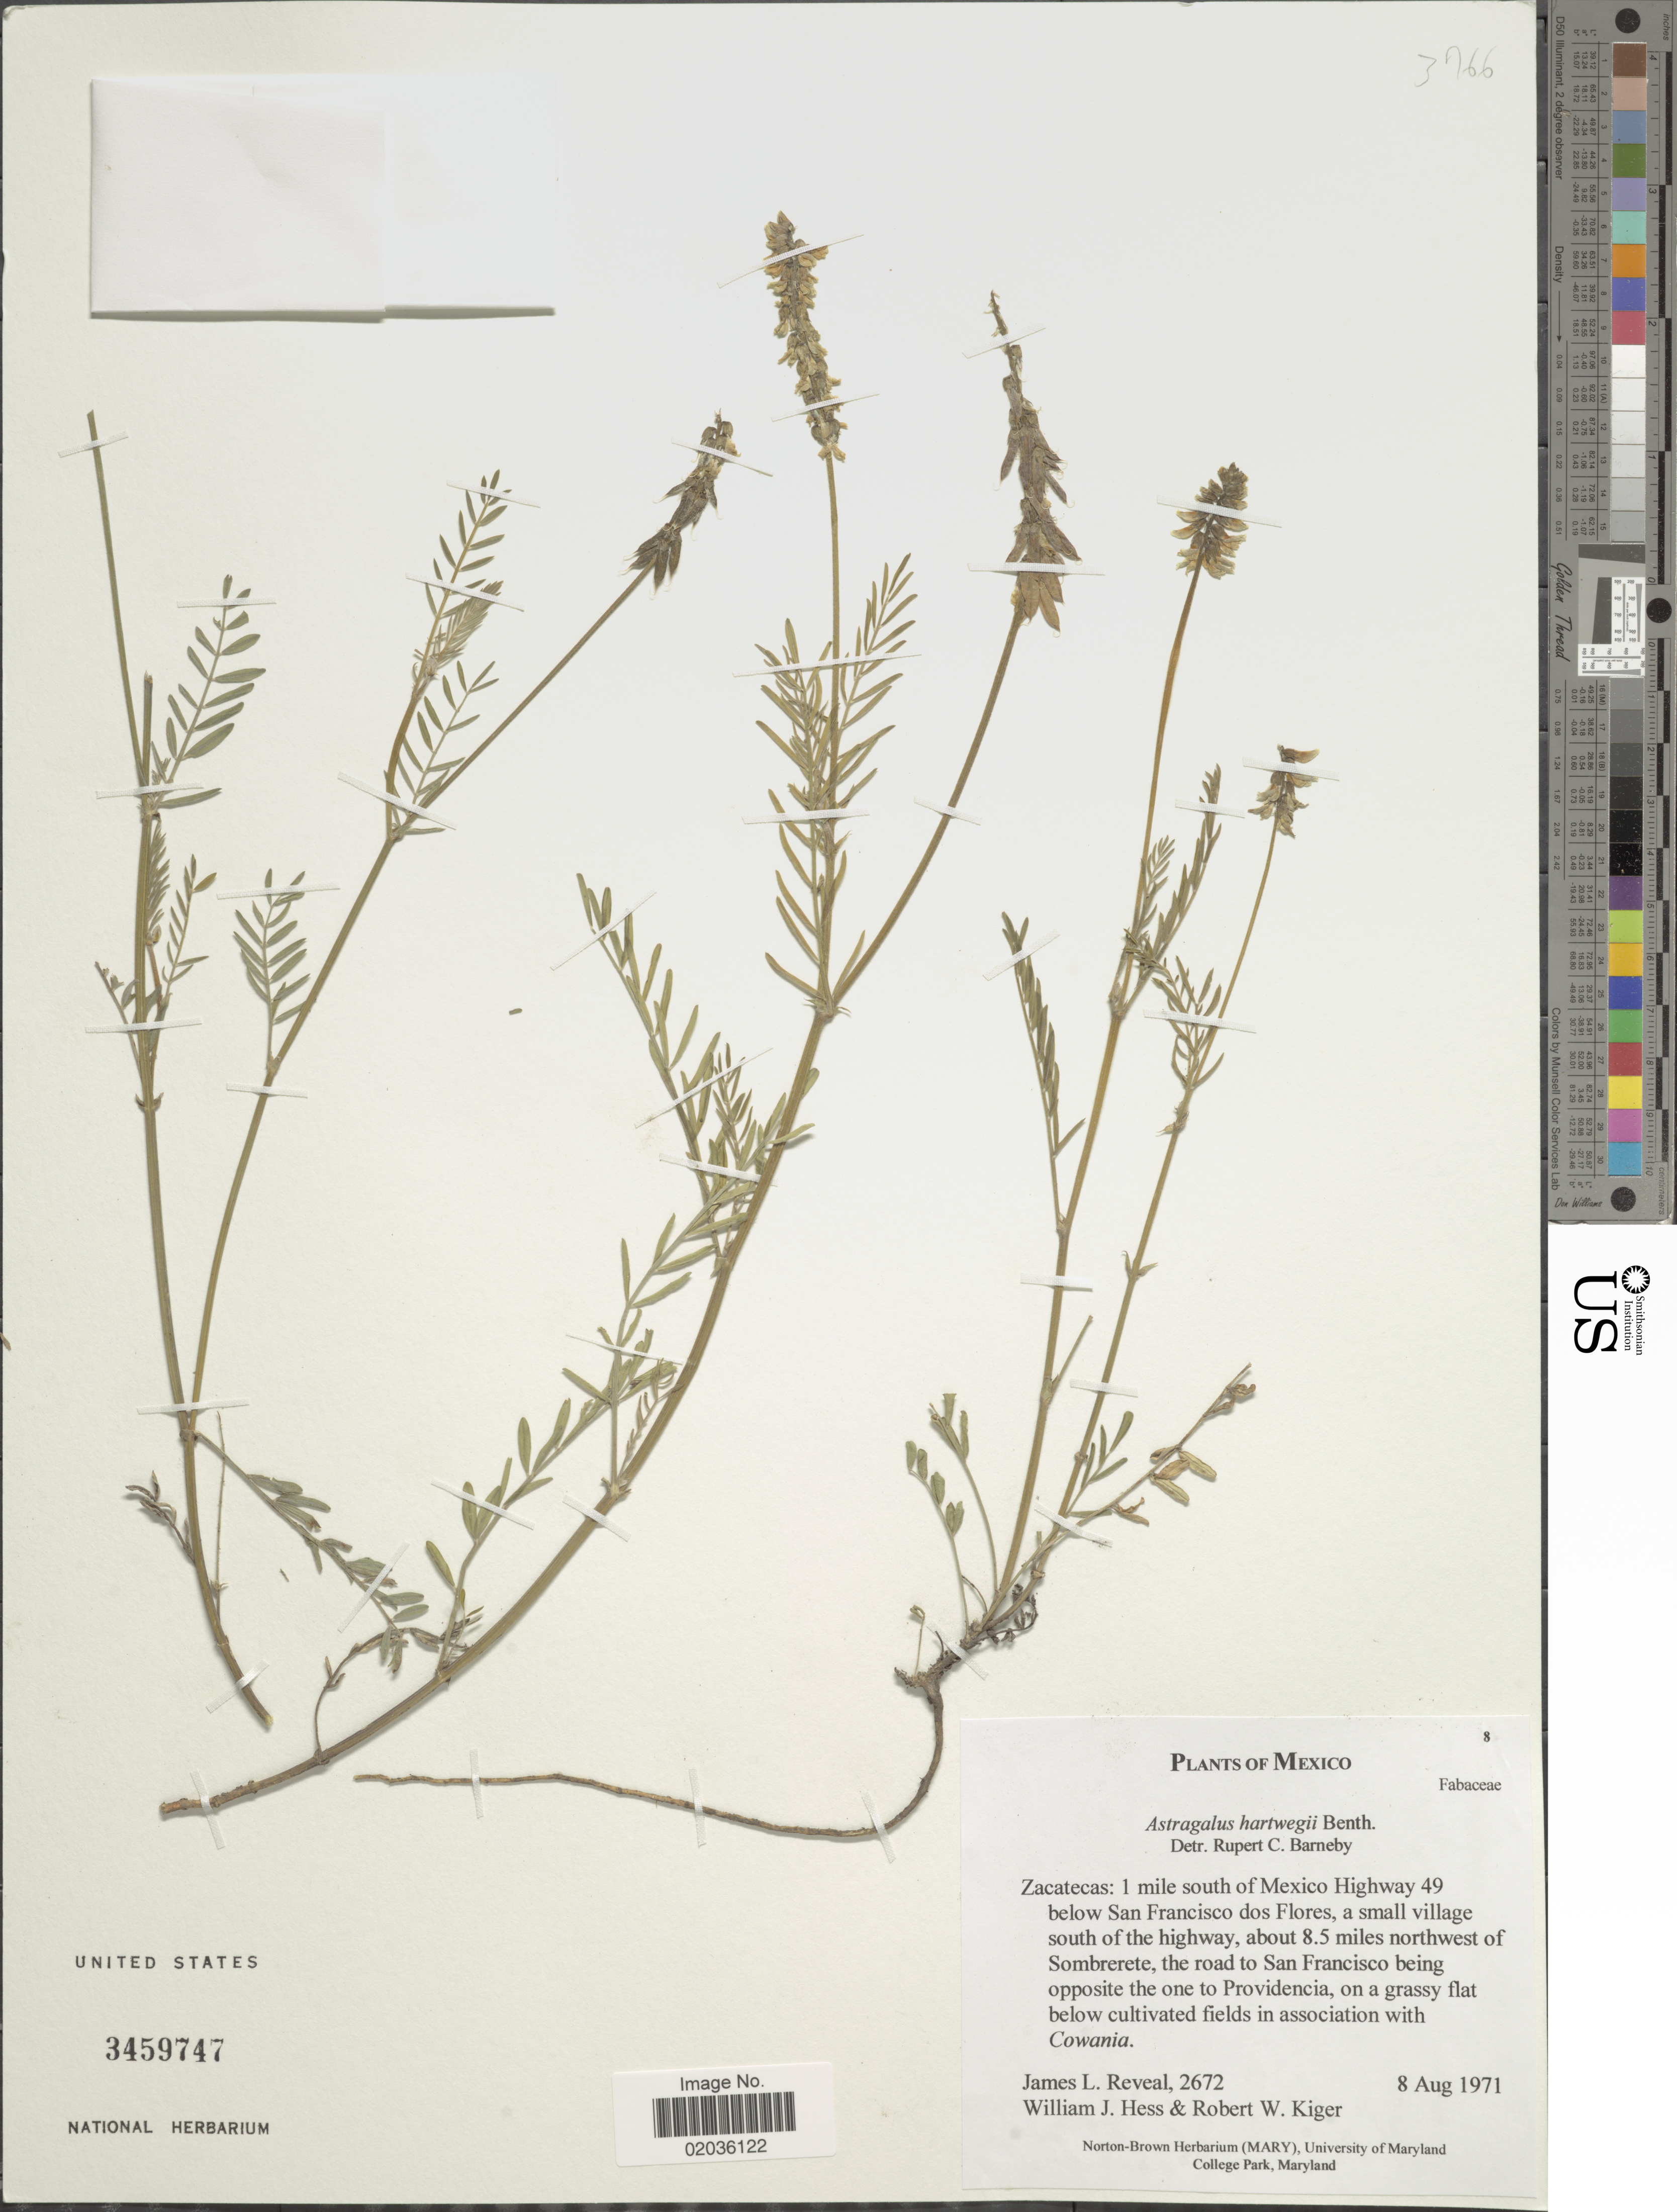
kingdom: Plantae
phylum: Tracheophyta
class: Magnoliopsida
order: Fabales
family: Fabaceae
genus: Astragalus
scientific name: Astragalus hartwegii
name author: Benth.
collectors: J. L. Reveal, W. Hess & R. Kiger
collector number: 2672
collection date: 1971-08-08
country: Mexico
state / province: Zacatecas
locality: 1 mile south of Mexico Highway 49 below San Francisco dos Flores, a small village south of the highway, about 8.5 miles northwest of Sombrerete, the road to San Francisco being opposite the one to Providencia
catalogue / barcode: US 3459747